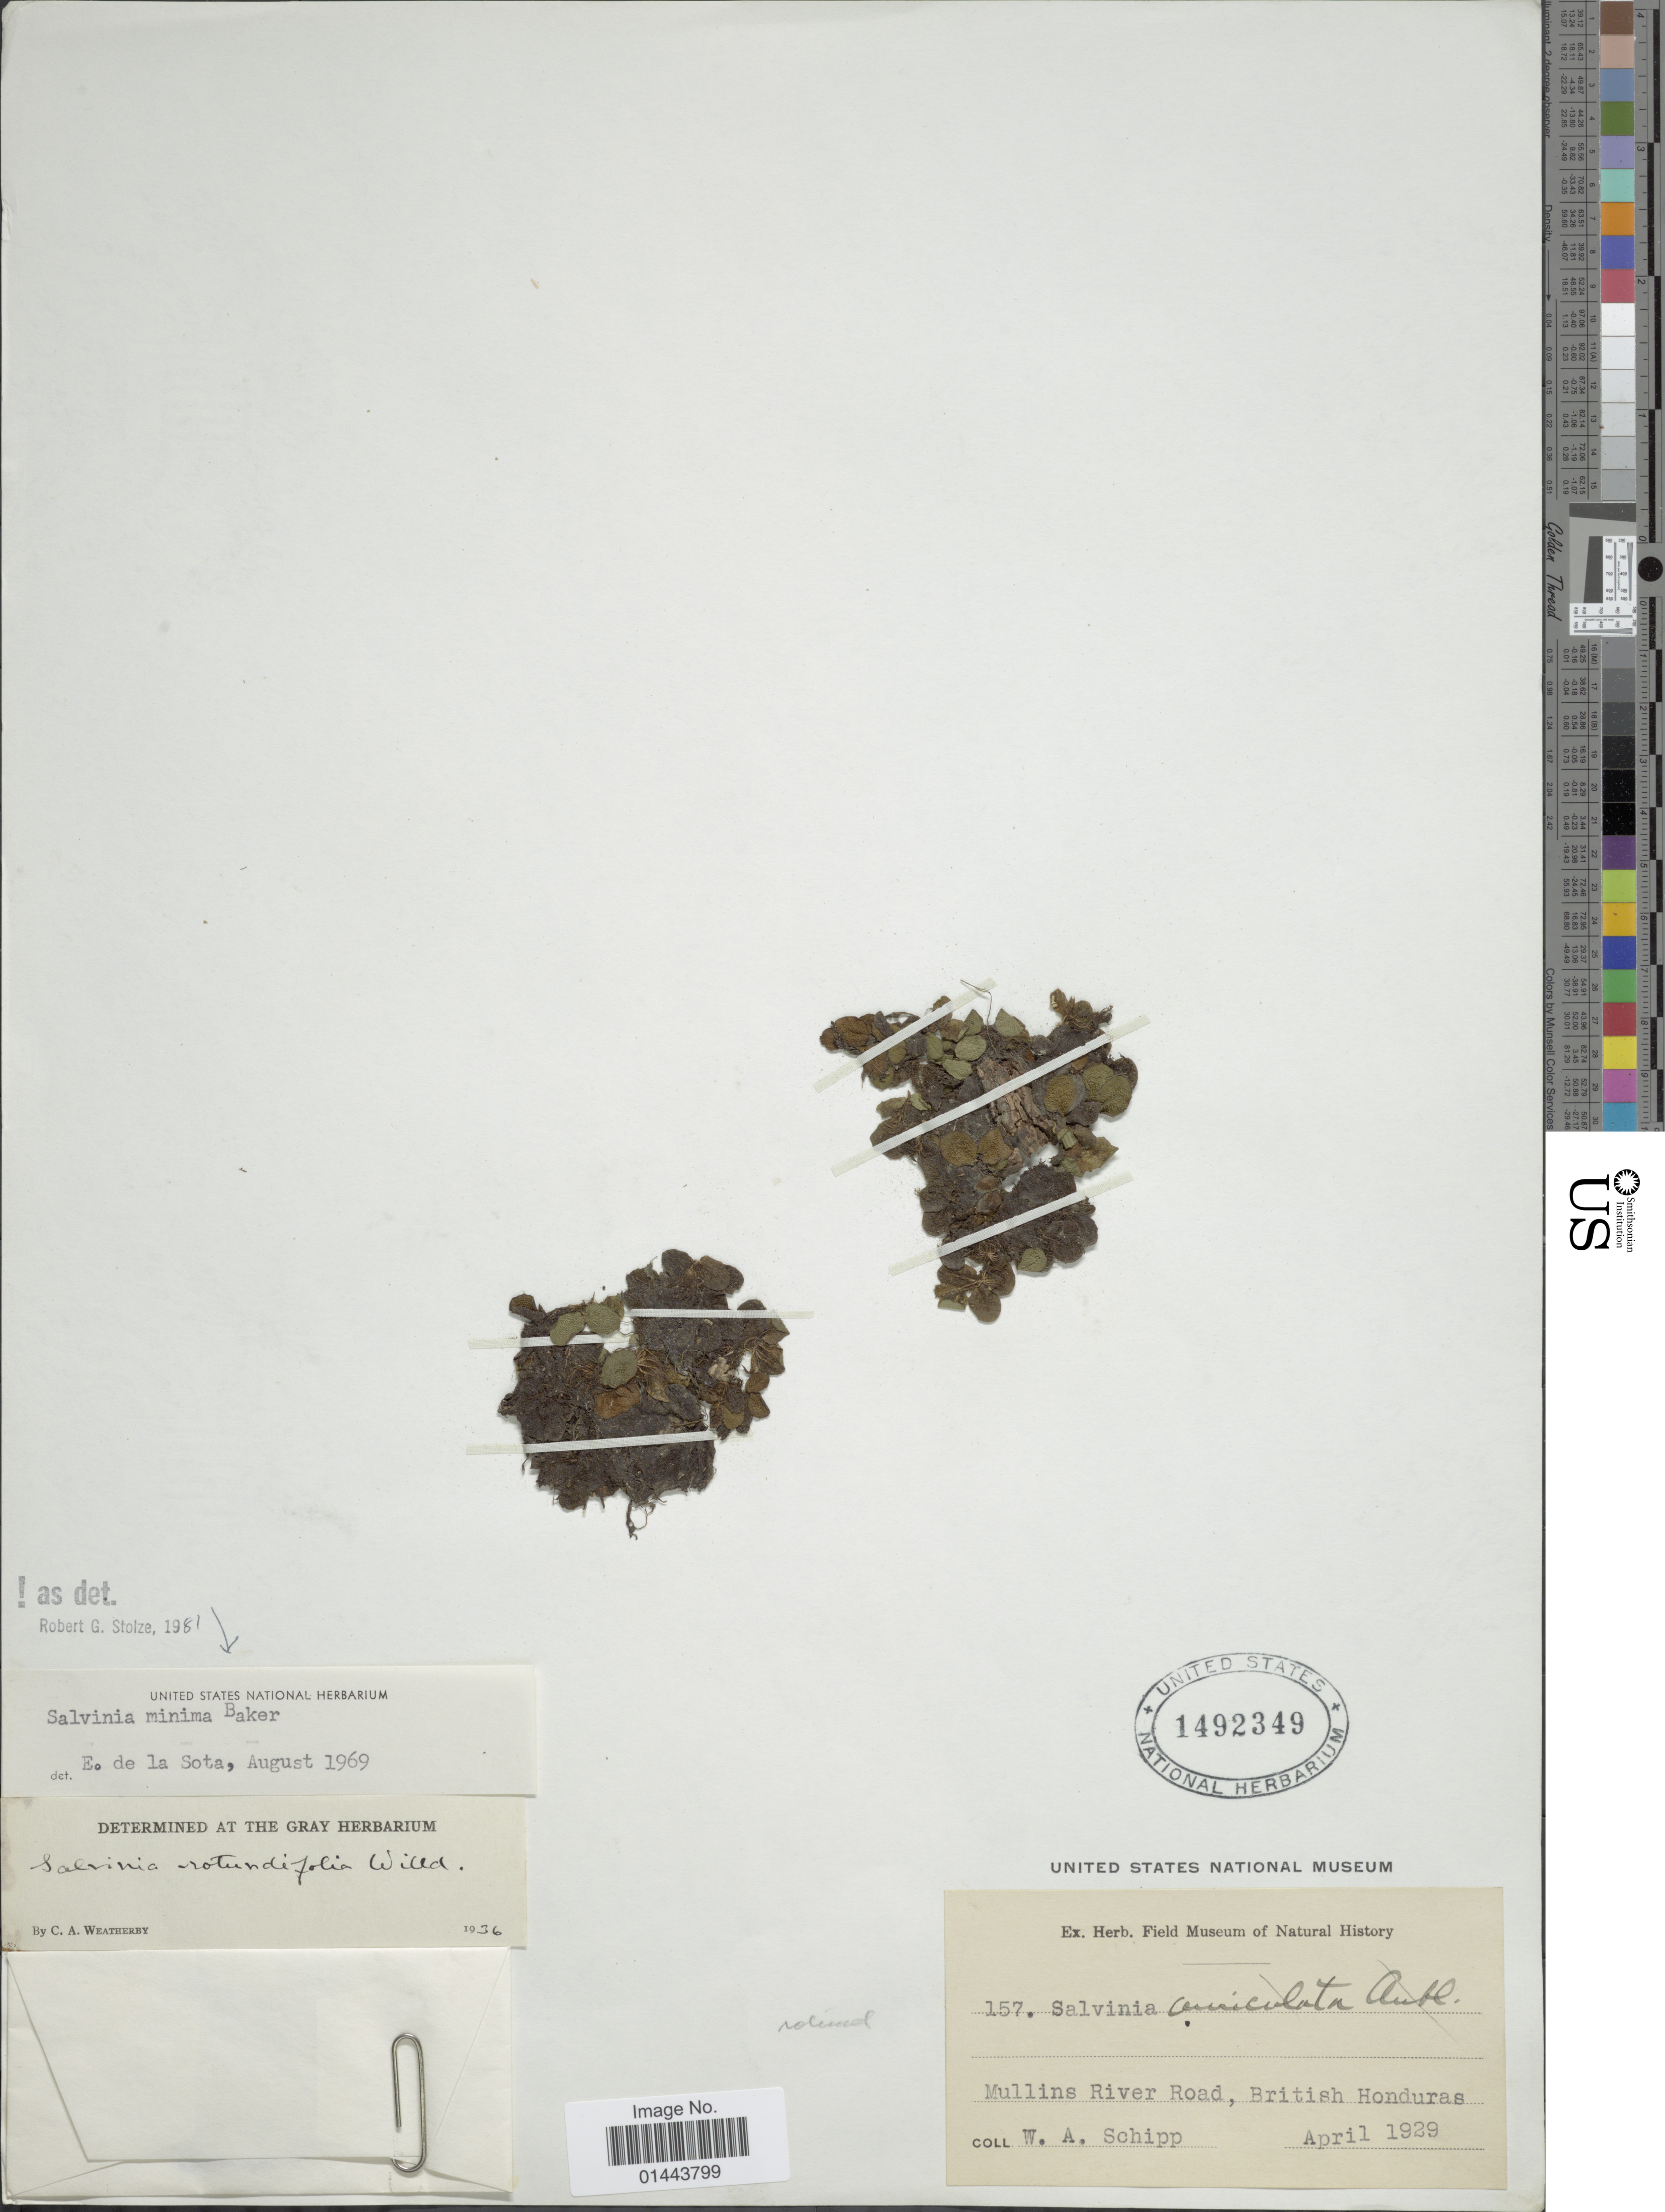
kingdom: Plantae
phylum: Tracheophyta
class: Polypodiopsida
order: Salviniales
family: Salviniaceae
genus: Salvinia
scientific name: Salvinia minima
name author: Baker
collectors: W. Schipp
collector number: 157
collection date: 1929-04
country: Belize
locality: British Honduras, Mullins River Road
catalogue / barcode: US 1492349